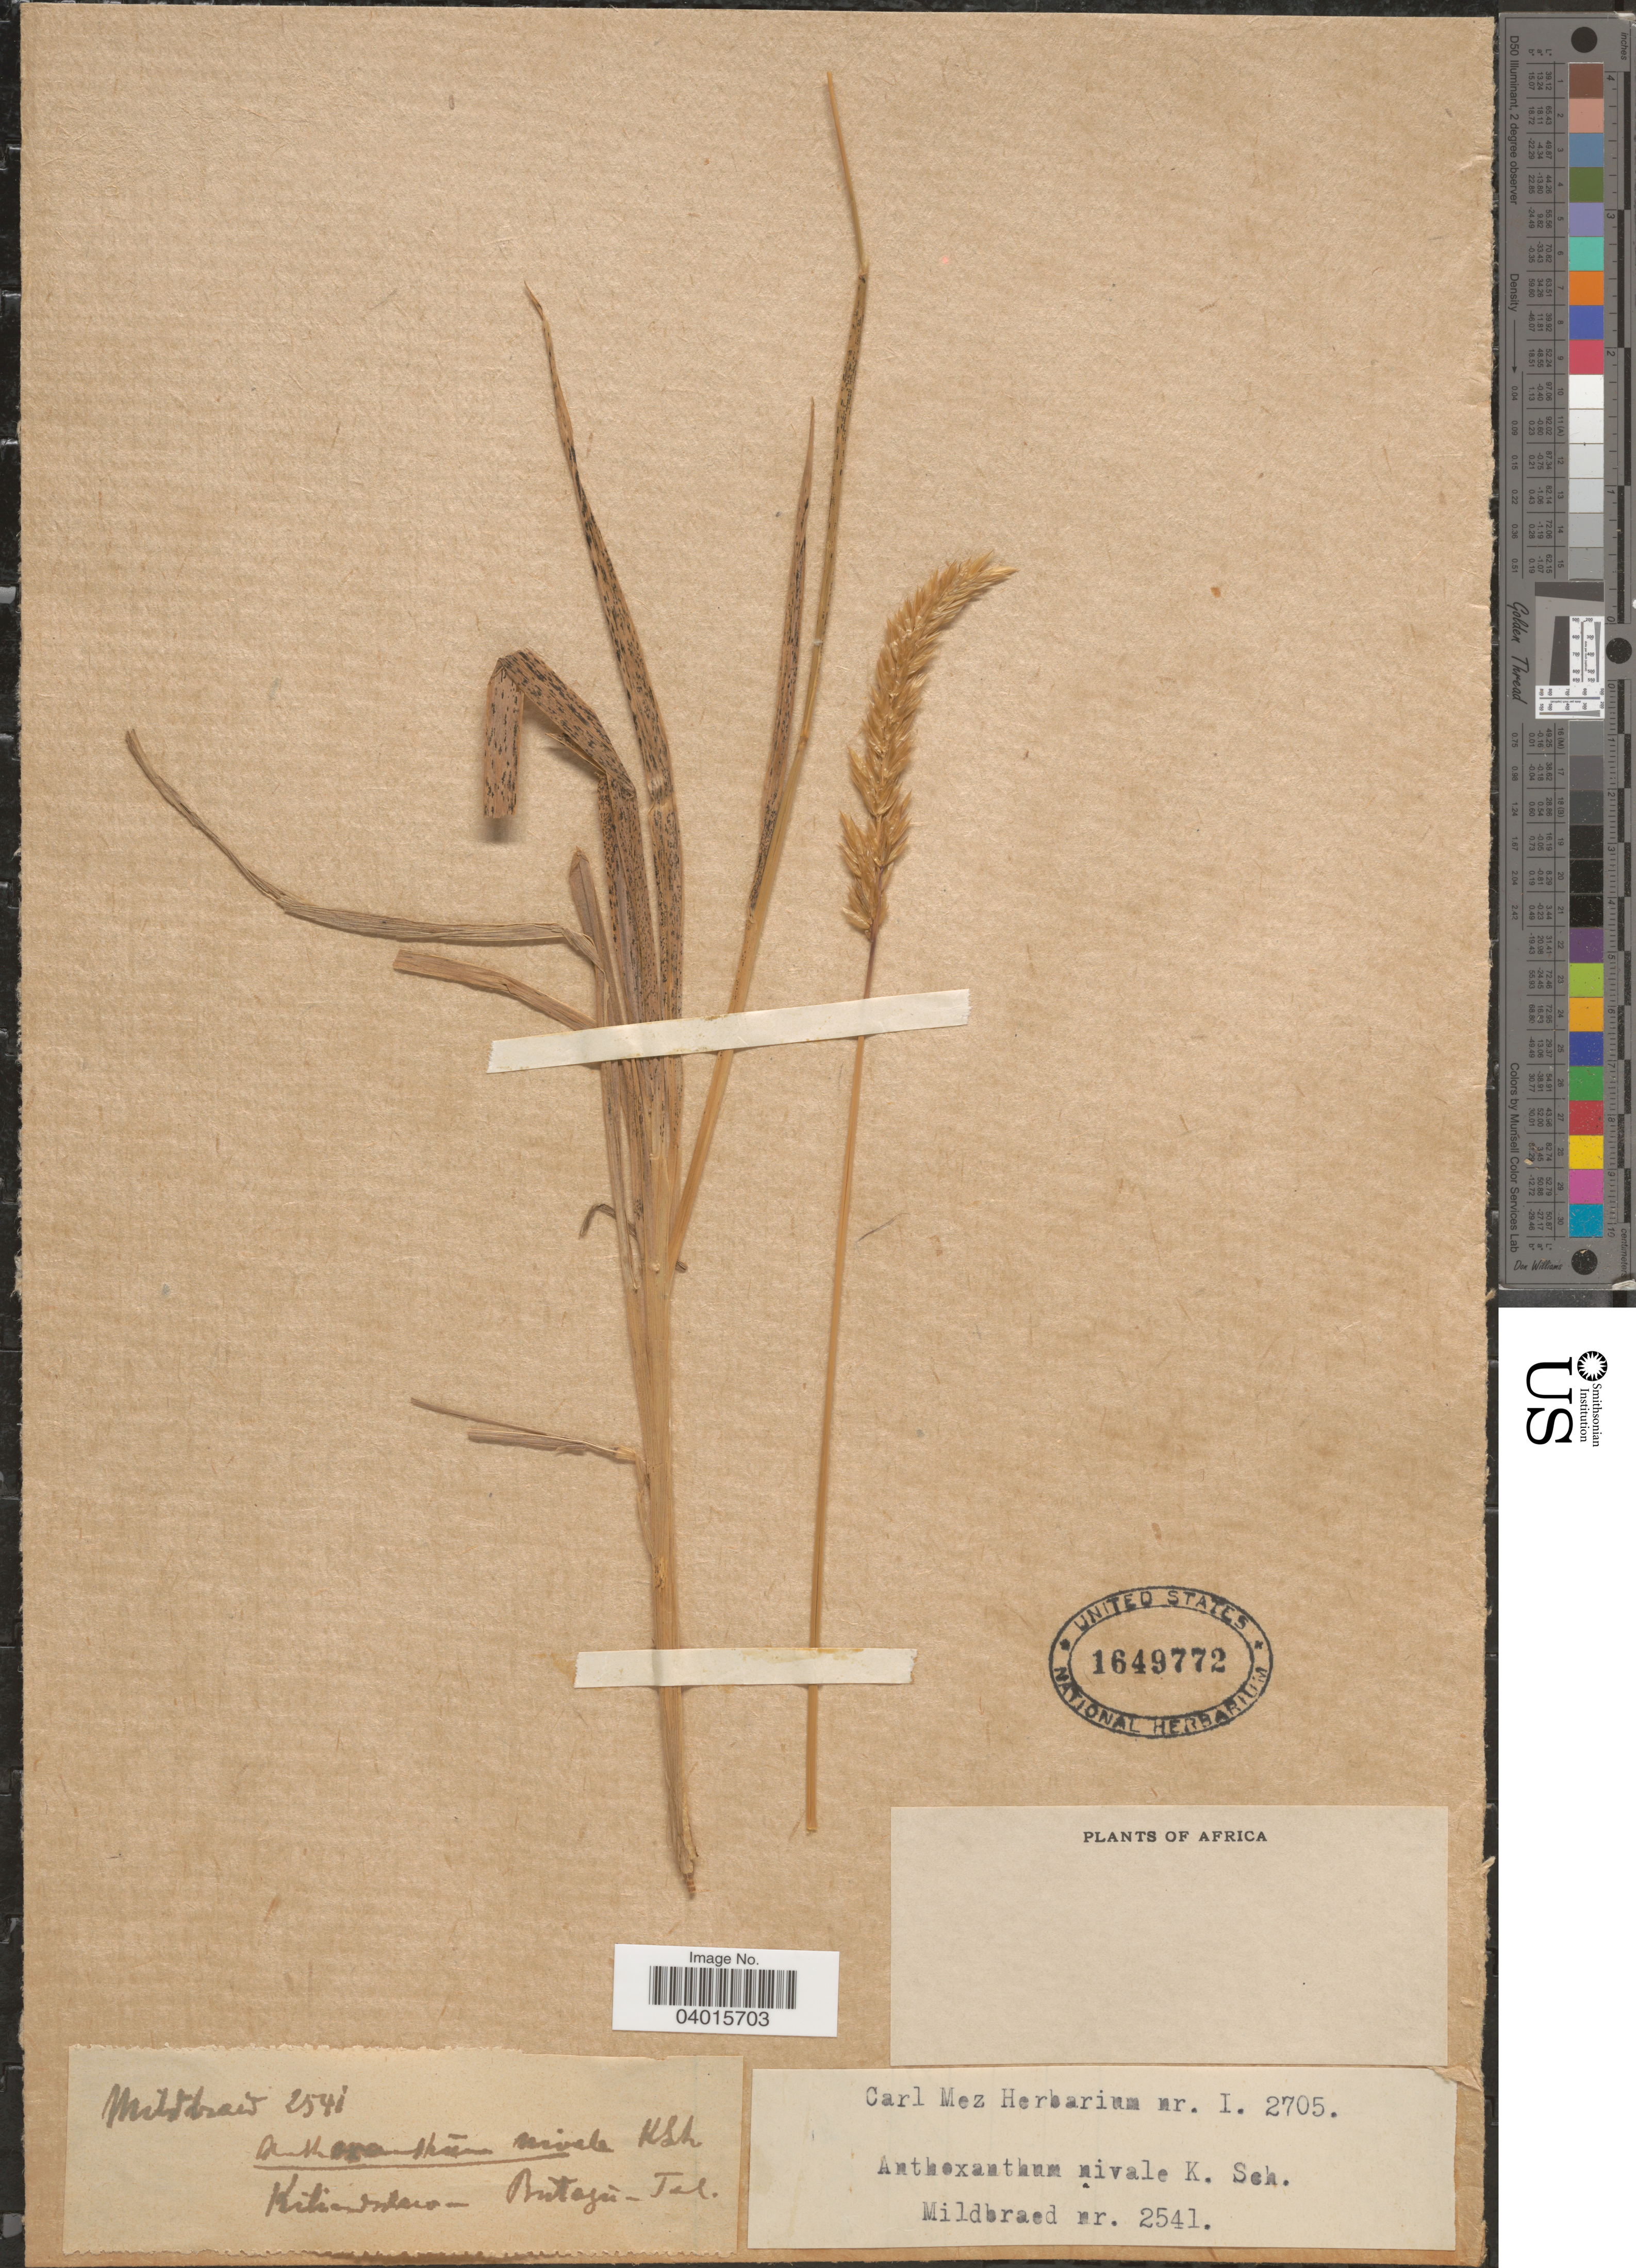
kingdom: Plantae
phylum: Tracheophyta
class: Liliopsida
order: Poales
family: Poaceae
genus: Anthoxanthum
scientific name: Anthoxanthum nivale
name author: K. Schum.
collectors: Mildbraed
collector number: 2541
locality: Africa. Kilimandaro- Butagú [interpreted]- Tal.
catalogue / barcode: US 1649772